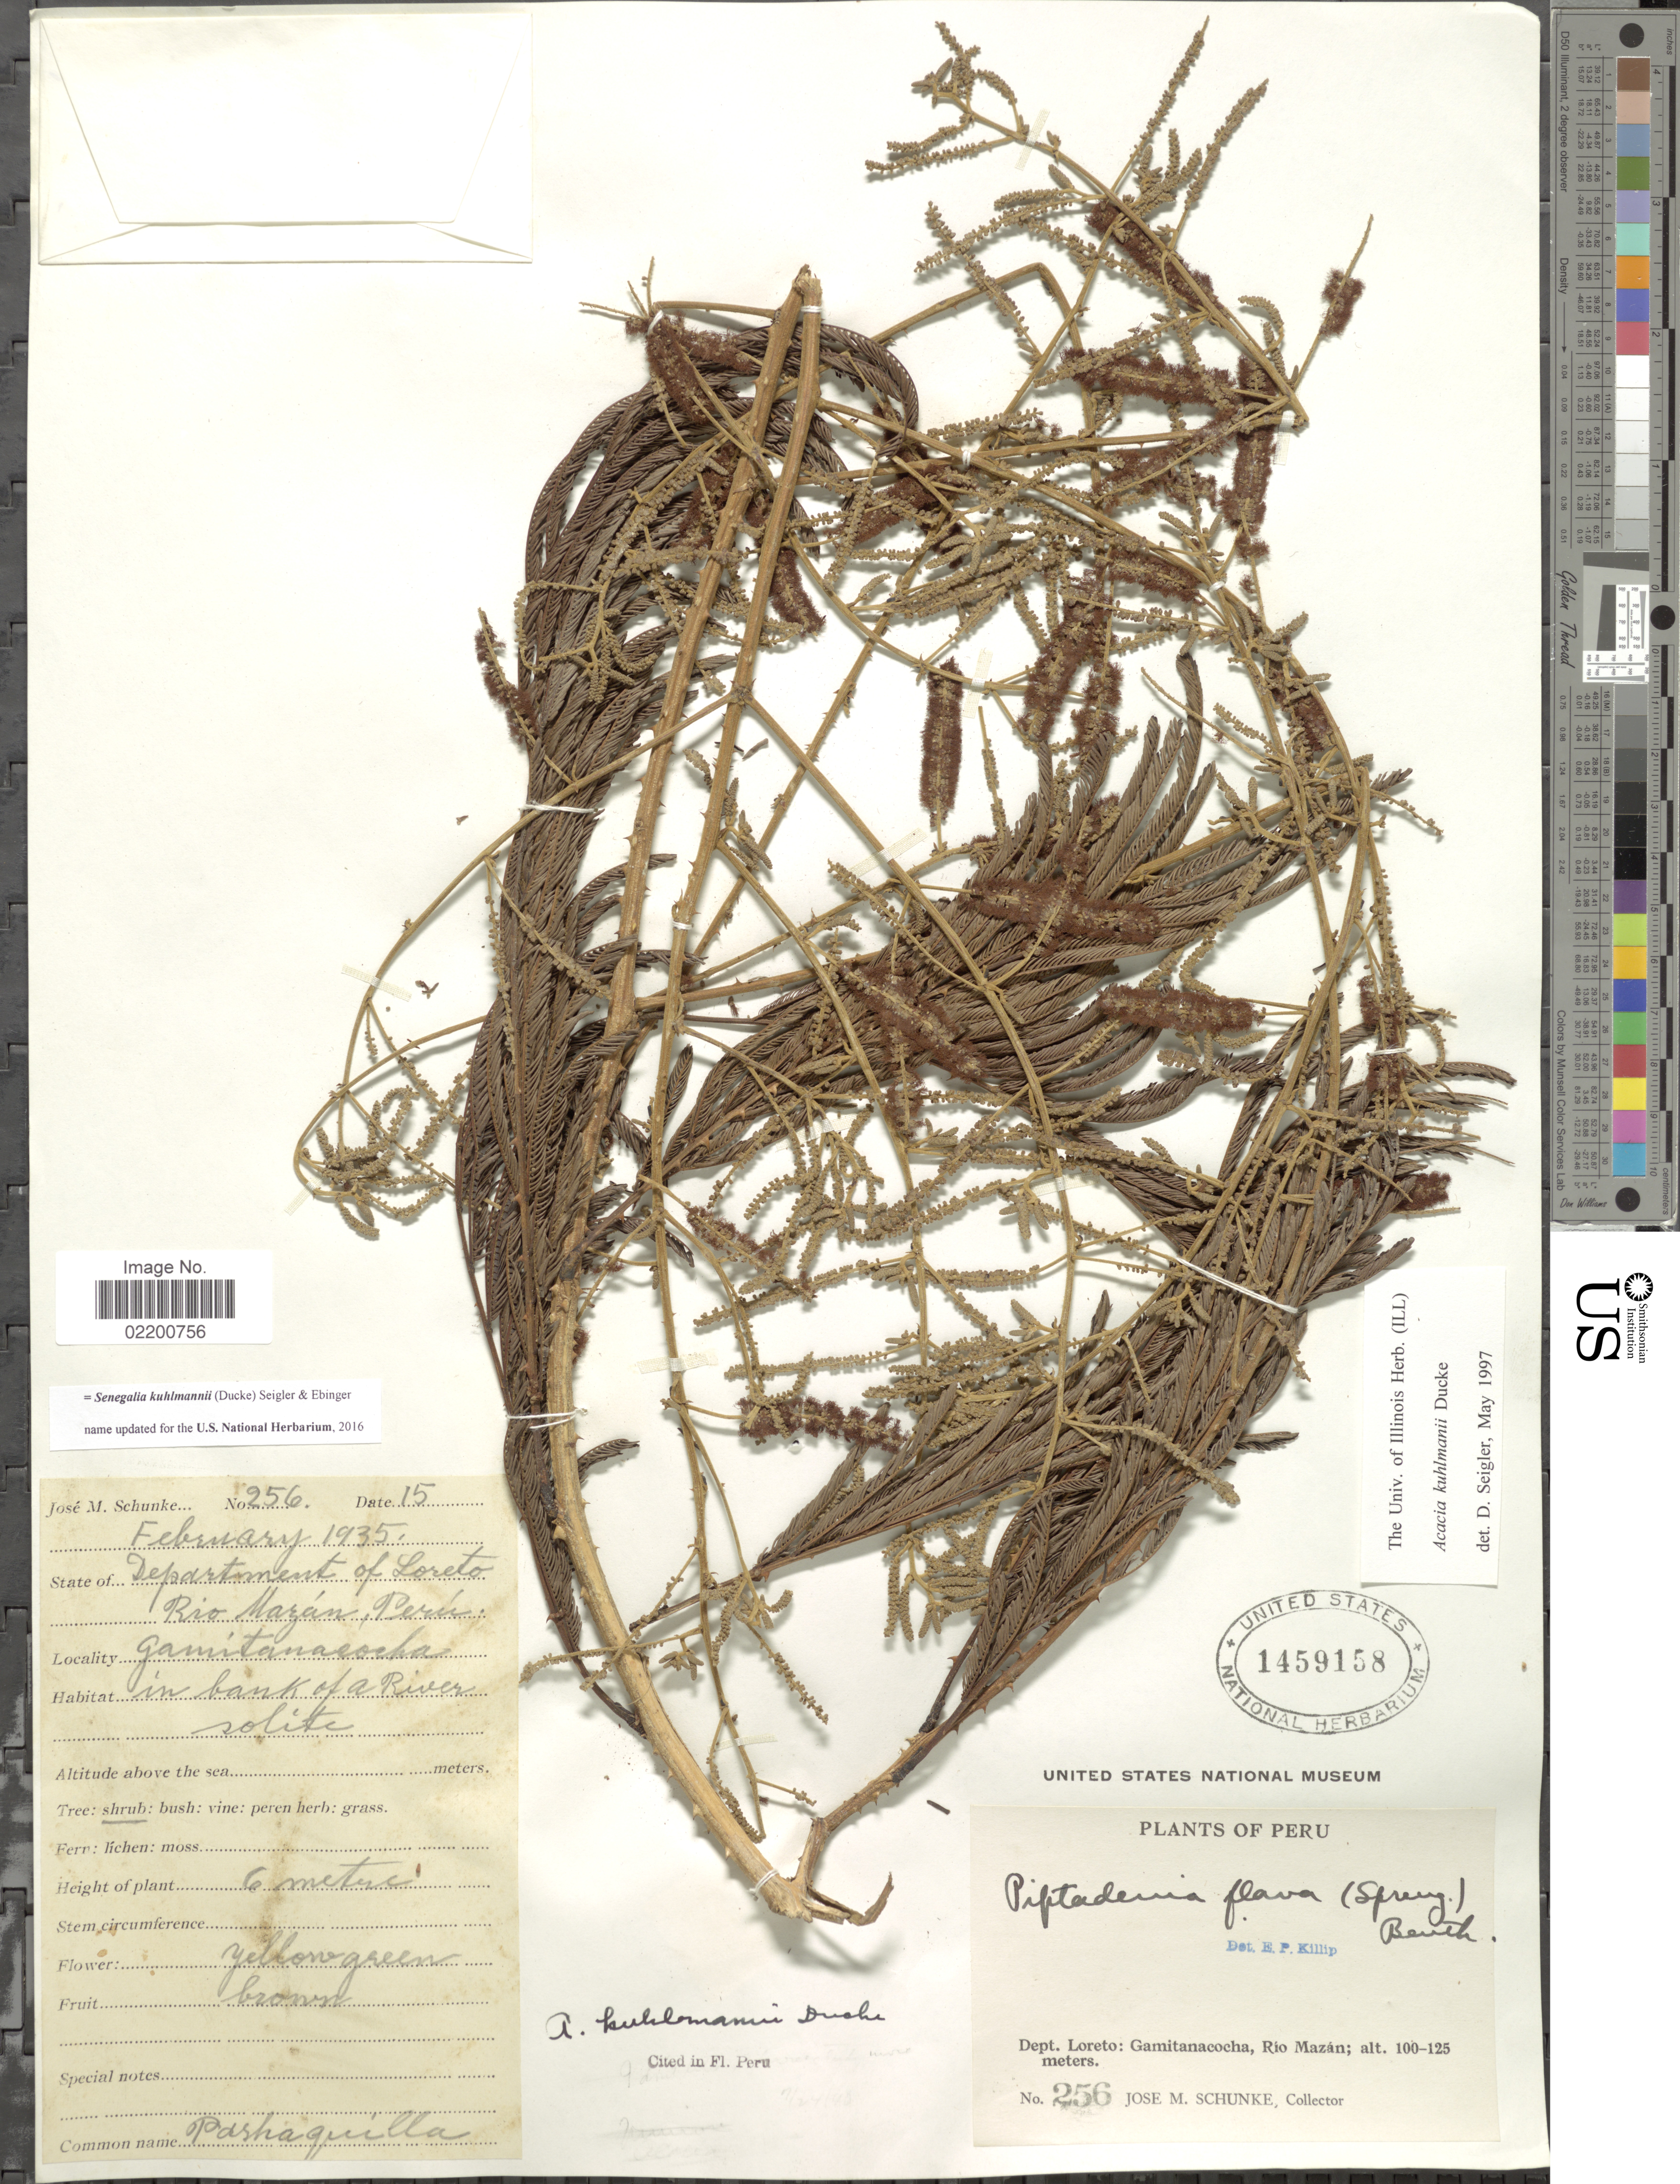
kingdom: Plantae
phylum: Tracheophyta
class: Magnoliopsida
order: Fabales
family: Fabaceae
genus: Senegalia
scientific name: Senegalia kuhlmannii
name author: (Ducke) Seigler & Ebinger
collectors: J. M. Schunke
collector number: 256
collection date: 1935-02-15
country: Peru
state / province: Loreto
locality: Departament of Loreto, Rio Mazan, Gamitanacocha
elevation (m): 100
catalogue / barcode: US 1459158